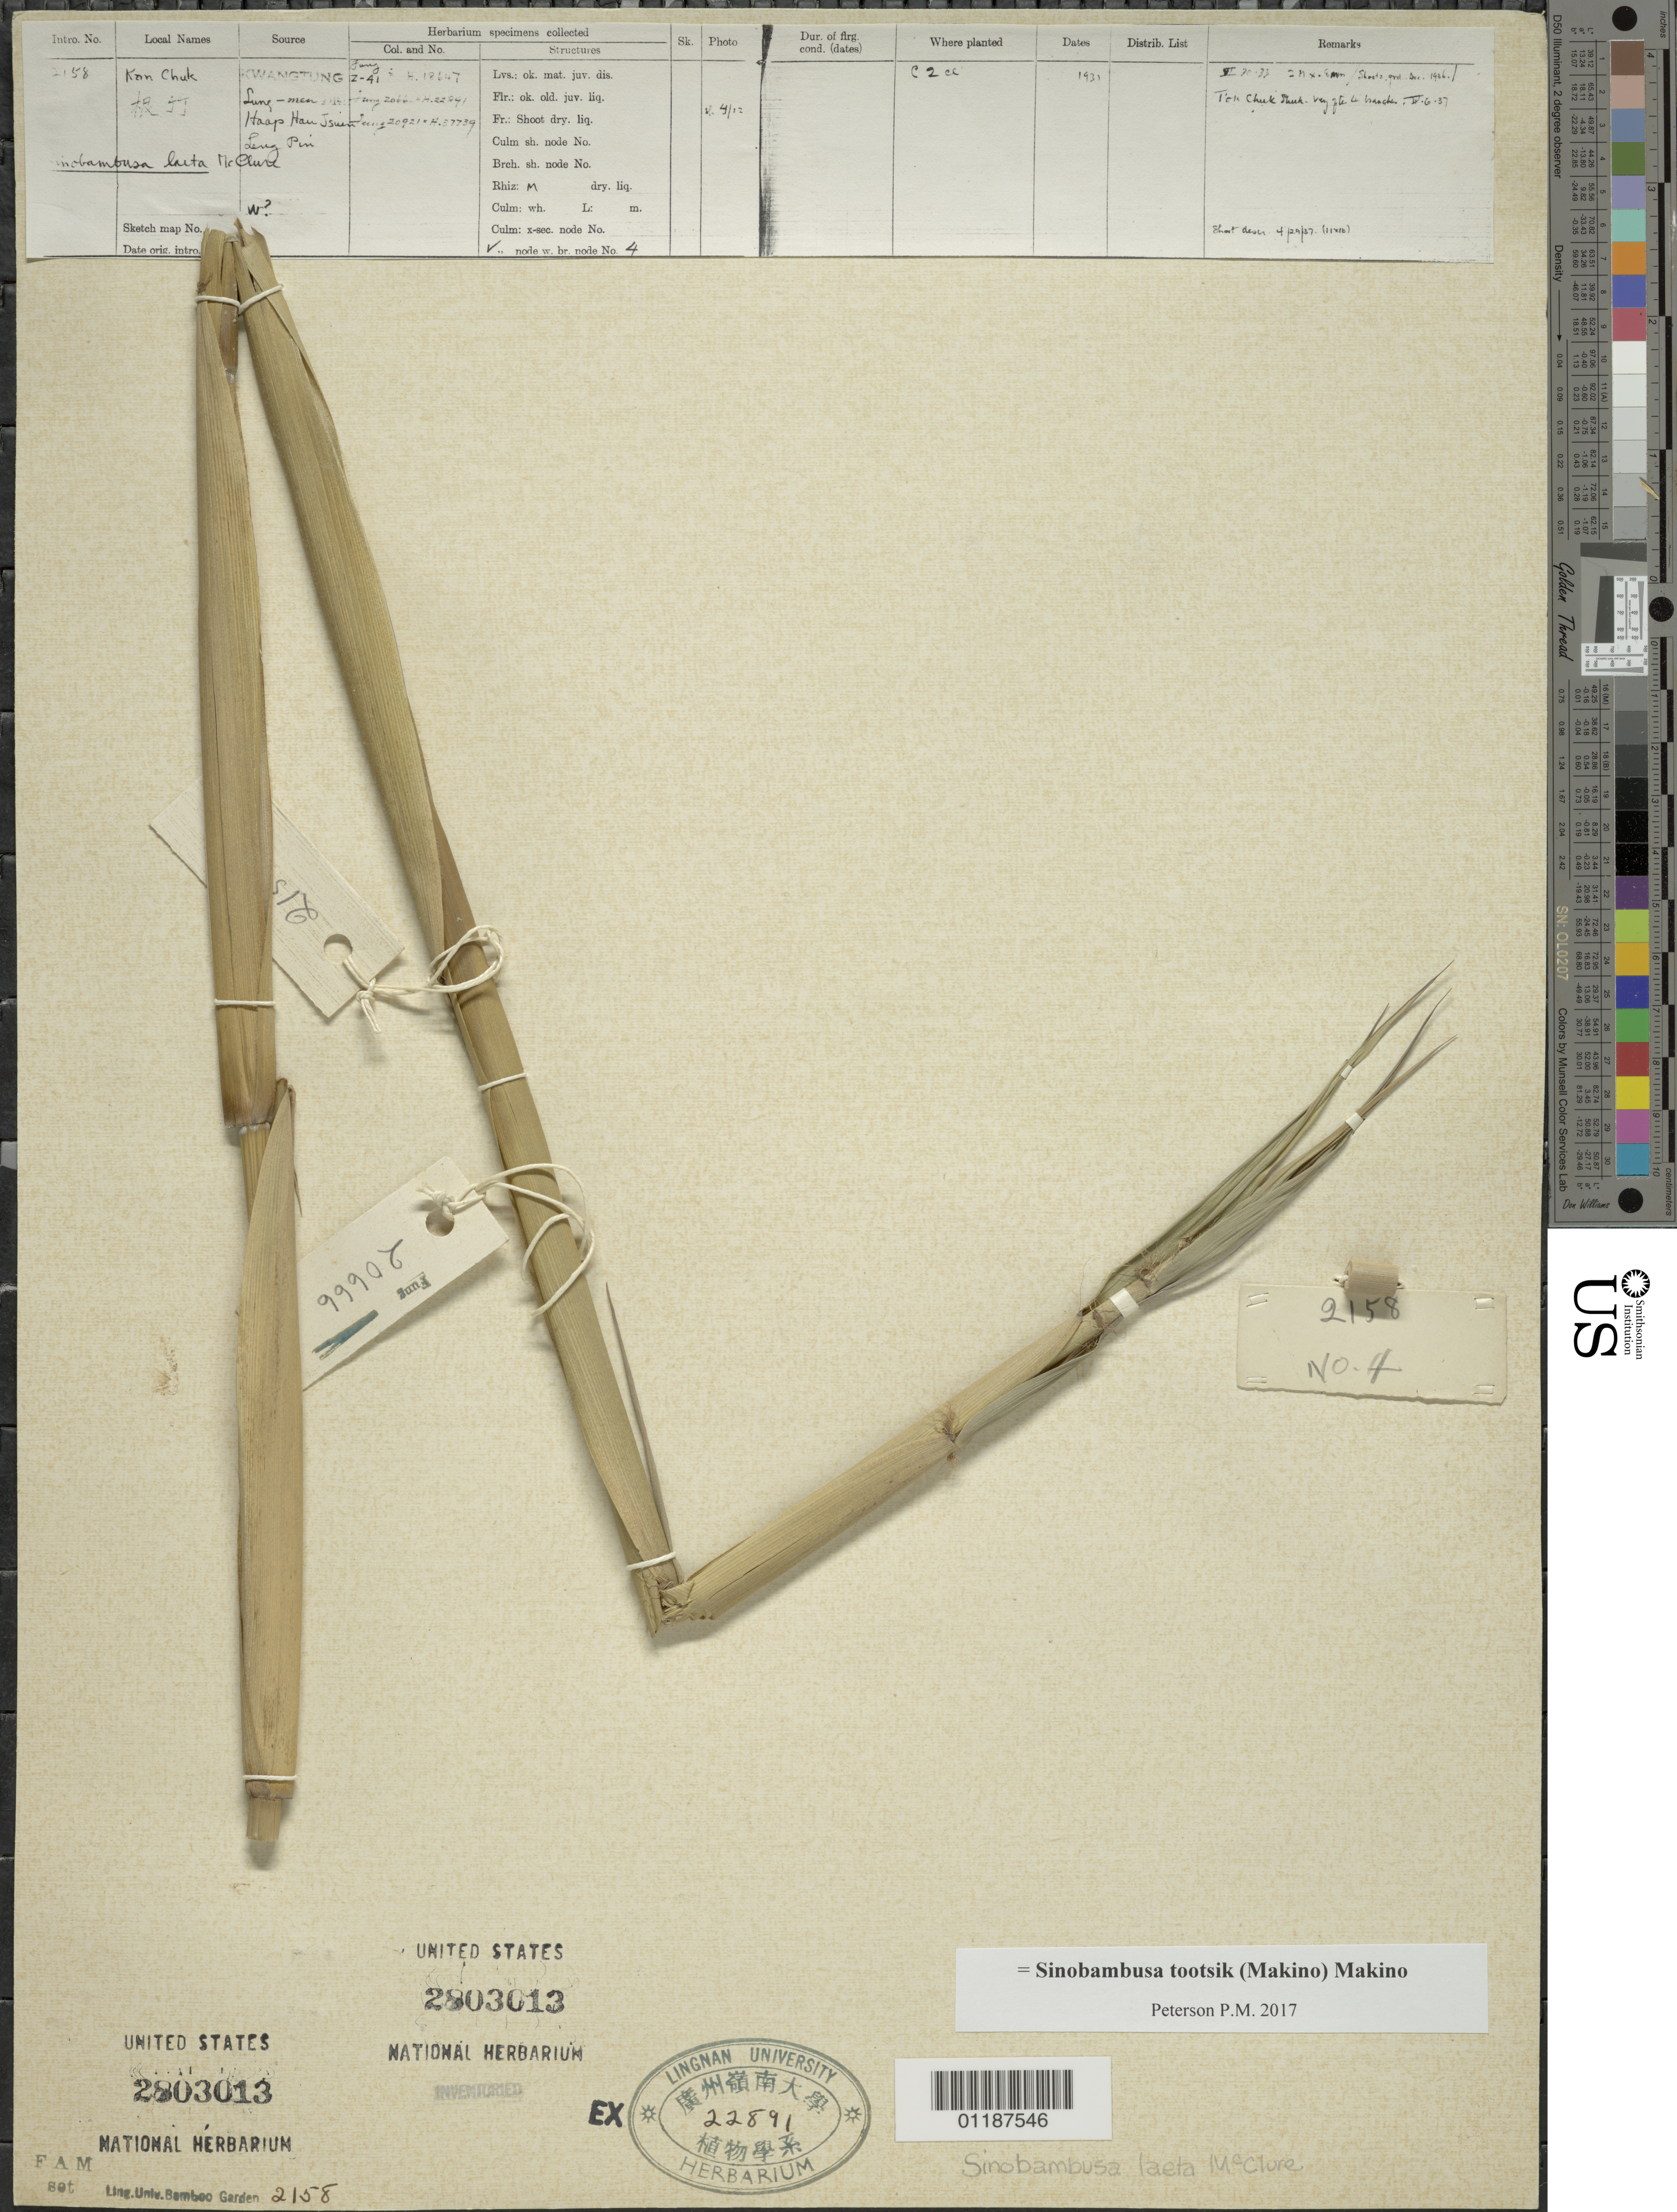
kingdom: Plantae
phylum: Tracheophyta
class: Liliopsida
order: Poales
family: Poaceae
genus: Sinobambusa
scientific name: Sinobambusa tootsik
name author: Makino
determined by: Poaceae Reorganization Project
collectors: H. L. Fung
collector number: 20666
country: Panama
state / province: Chiriquí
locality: Around San Felix.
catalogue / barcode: US 2803013